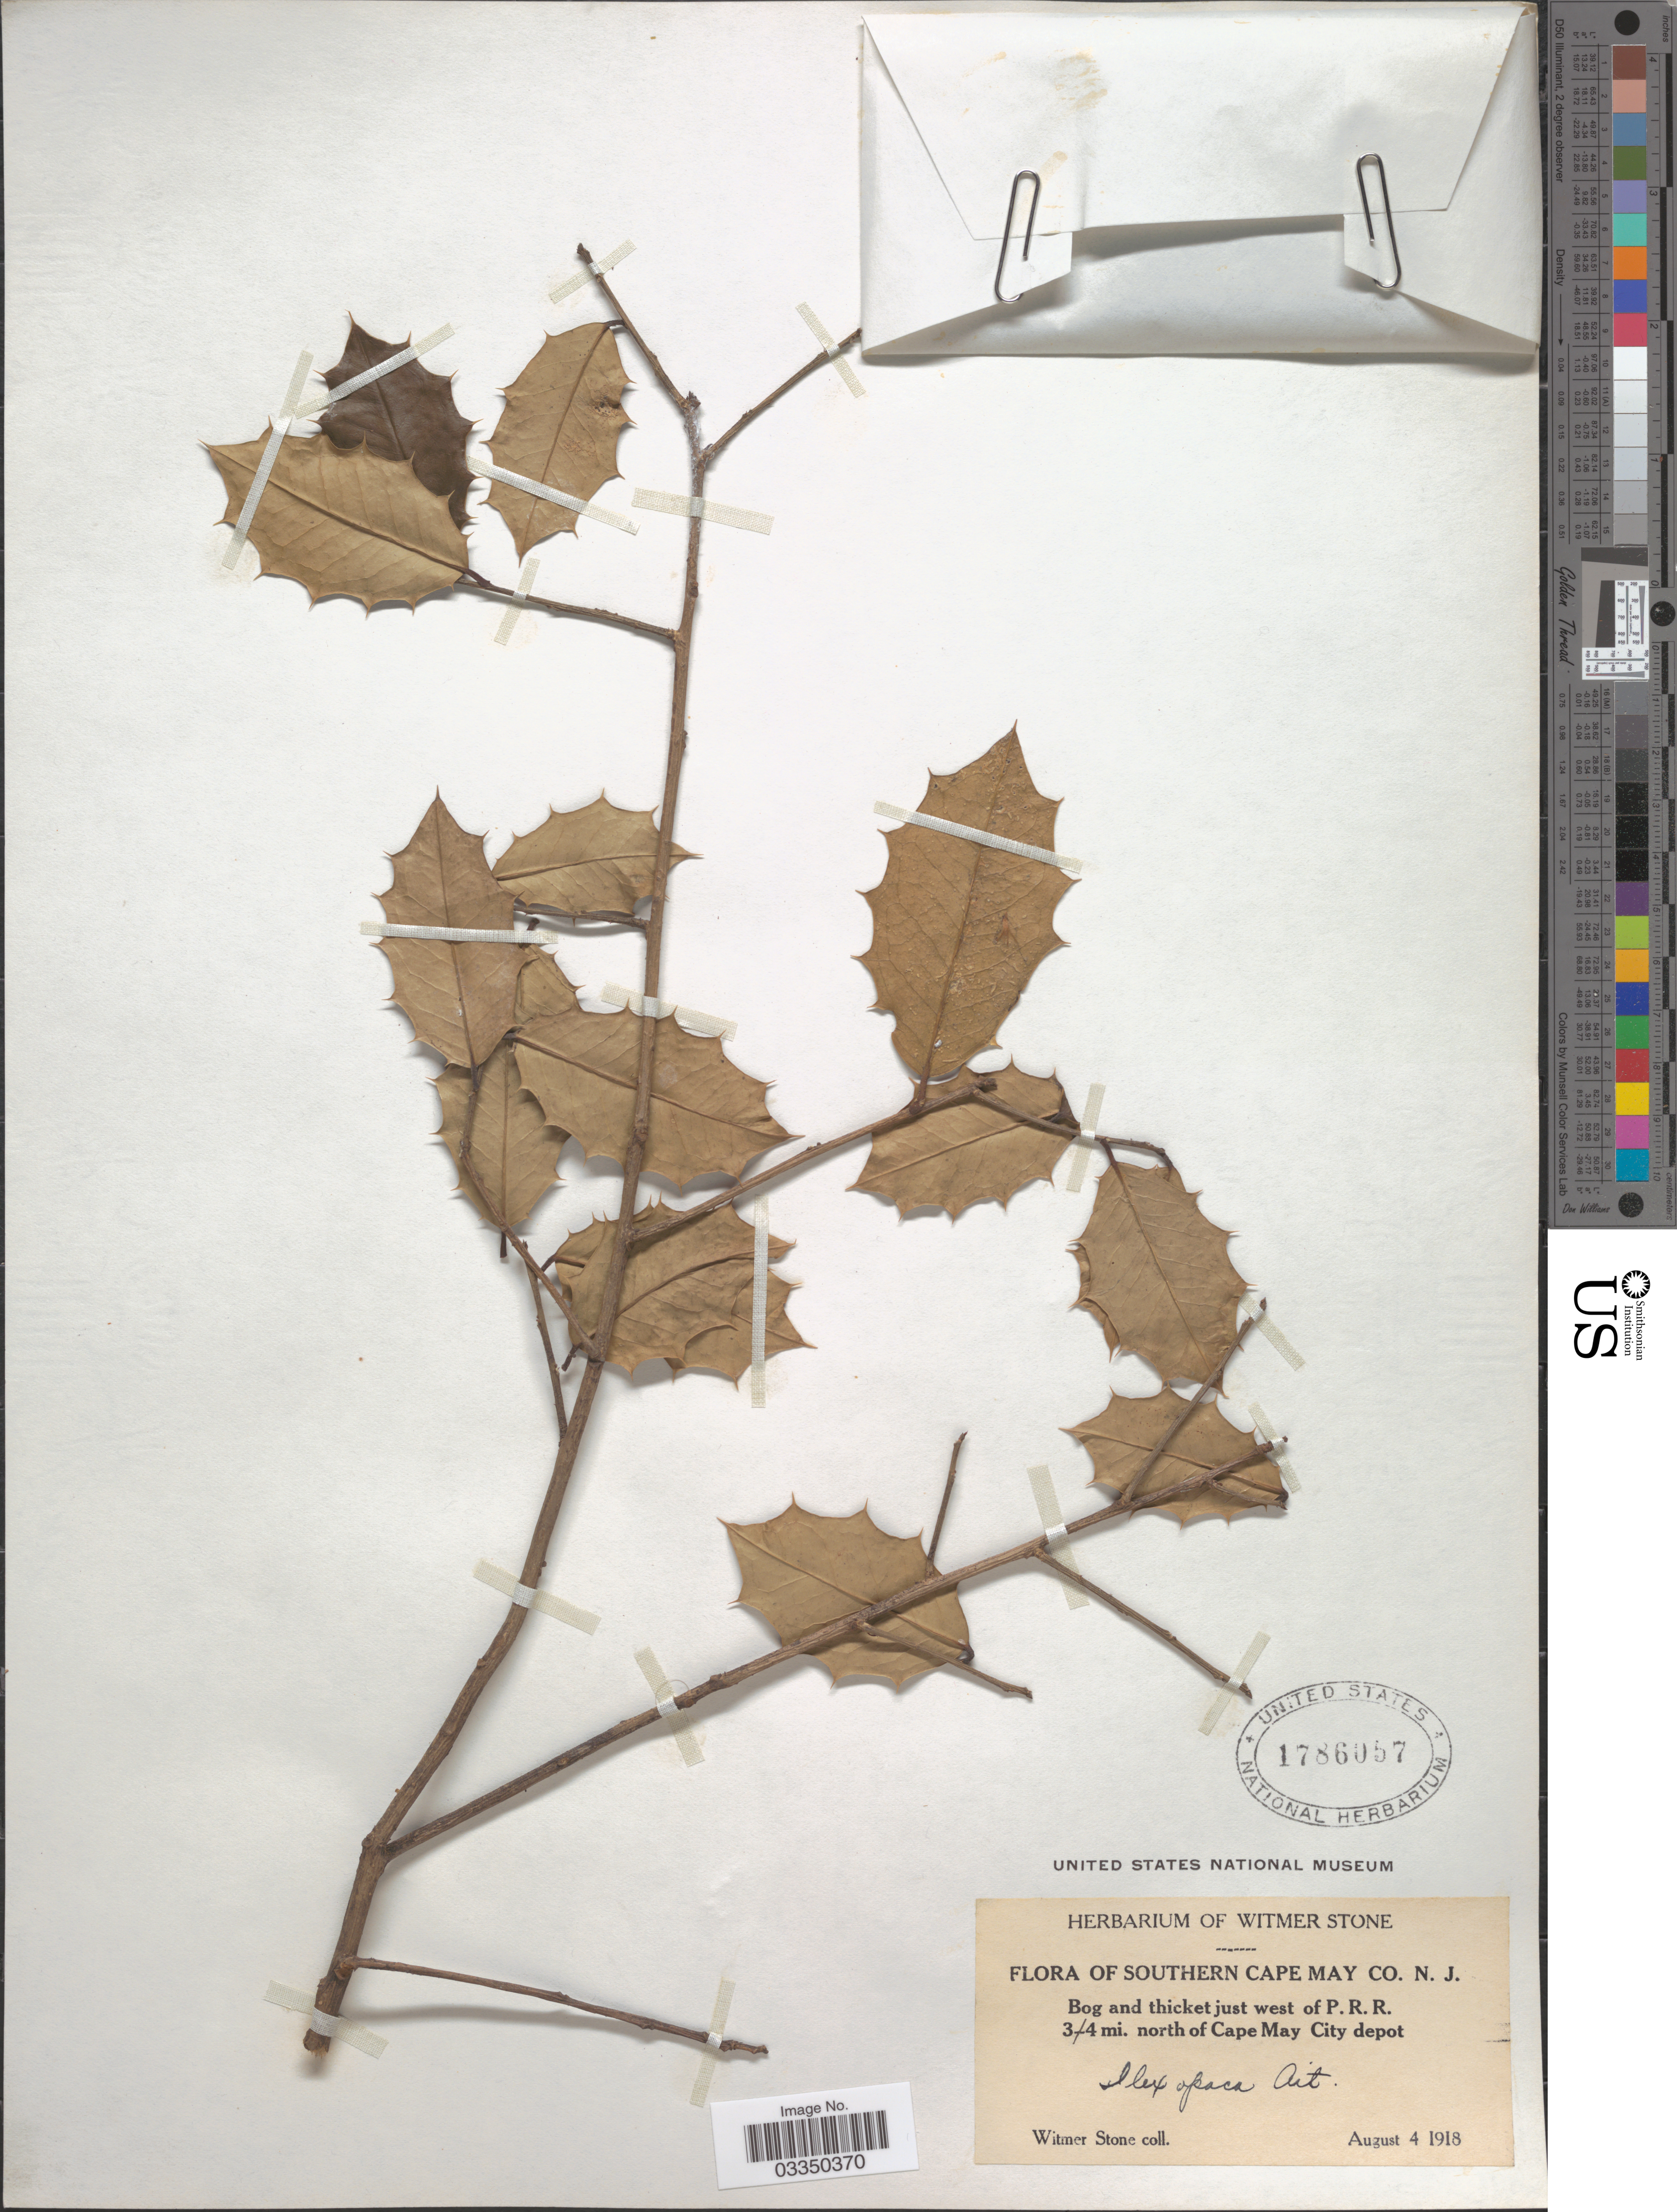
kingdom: Plantae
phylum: Tracheophyta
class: Magnoliopsida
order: Aquifoliales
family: Aquifoliaceae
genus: Ilex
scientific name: Ilex opaca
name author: Aiton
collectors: W. Stone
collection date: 1918-08-04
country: United States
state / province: New Jersey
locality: Southern Cape May Co. Bog and thicket just west of P. R. R. 3/4 mi. north of Cape May City depot.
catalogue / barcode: US 1786057